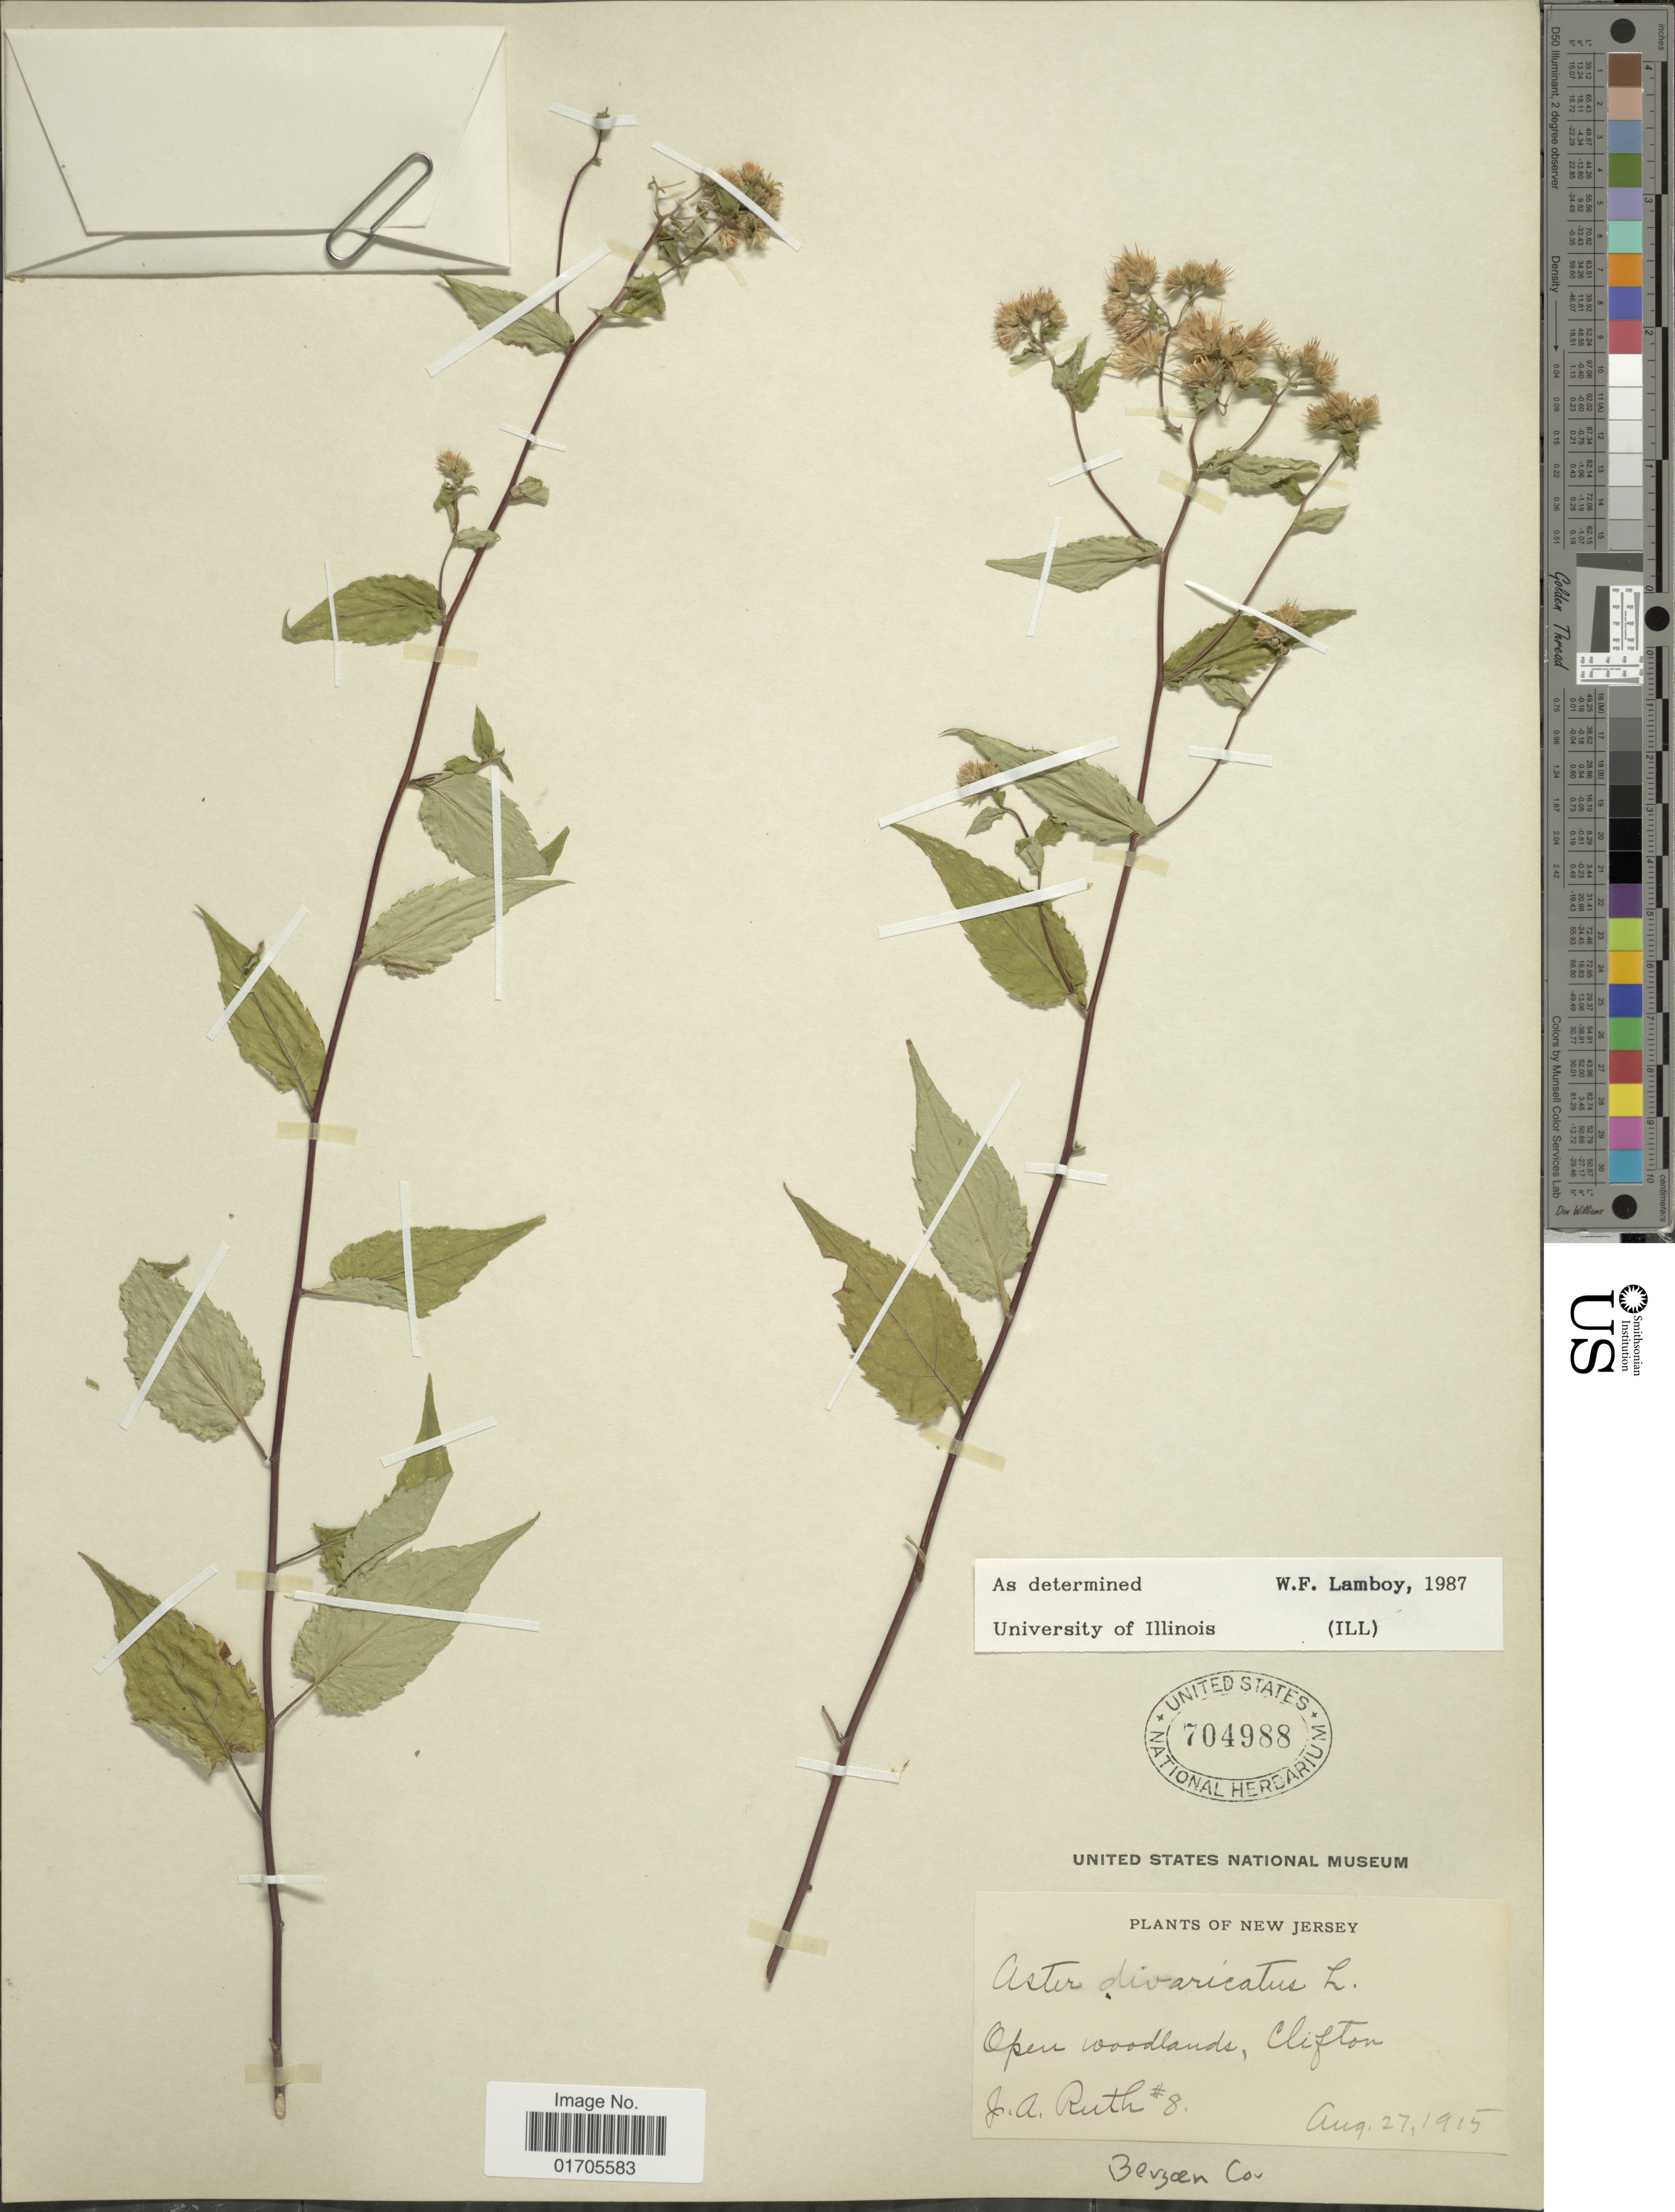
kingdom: Plantae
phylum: Tracheophyta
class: Magnoliopsida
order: Asterales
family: Asteraceae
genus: Eurybia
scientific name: Eurybia divaricata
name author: (L.) G.L. Nesom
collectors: J. Ruth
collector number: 8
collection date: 1915-08-27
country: United States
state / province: New Jersey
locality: New Jersey. Open woodlands, Clifton. Bergen Co.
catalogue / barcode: US 704988